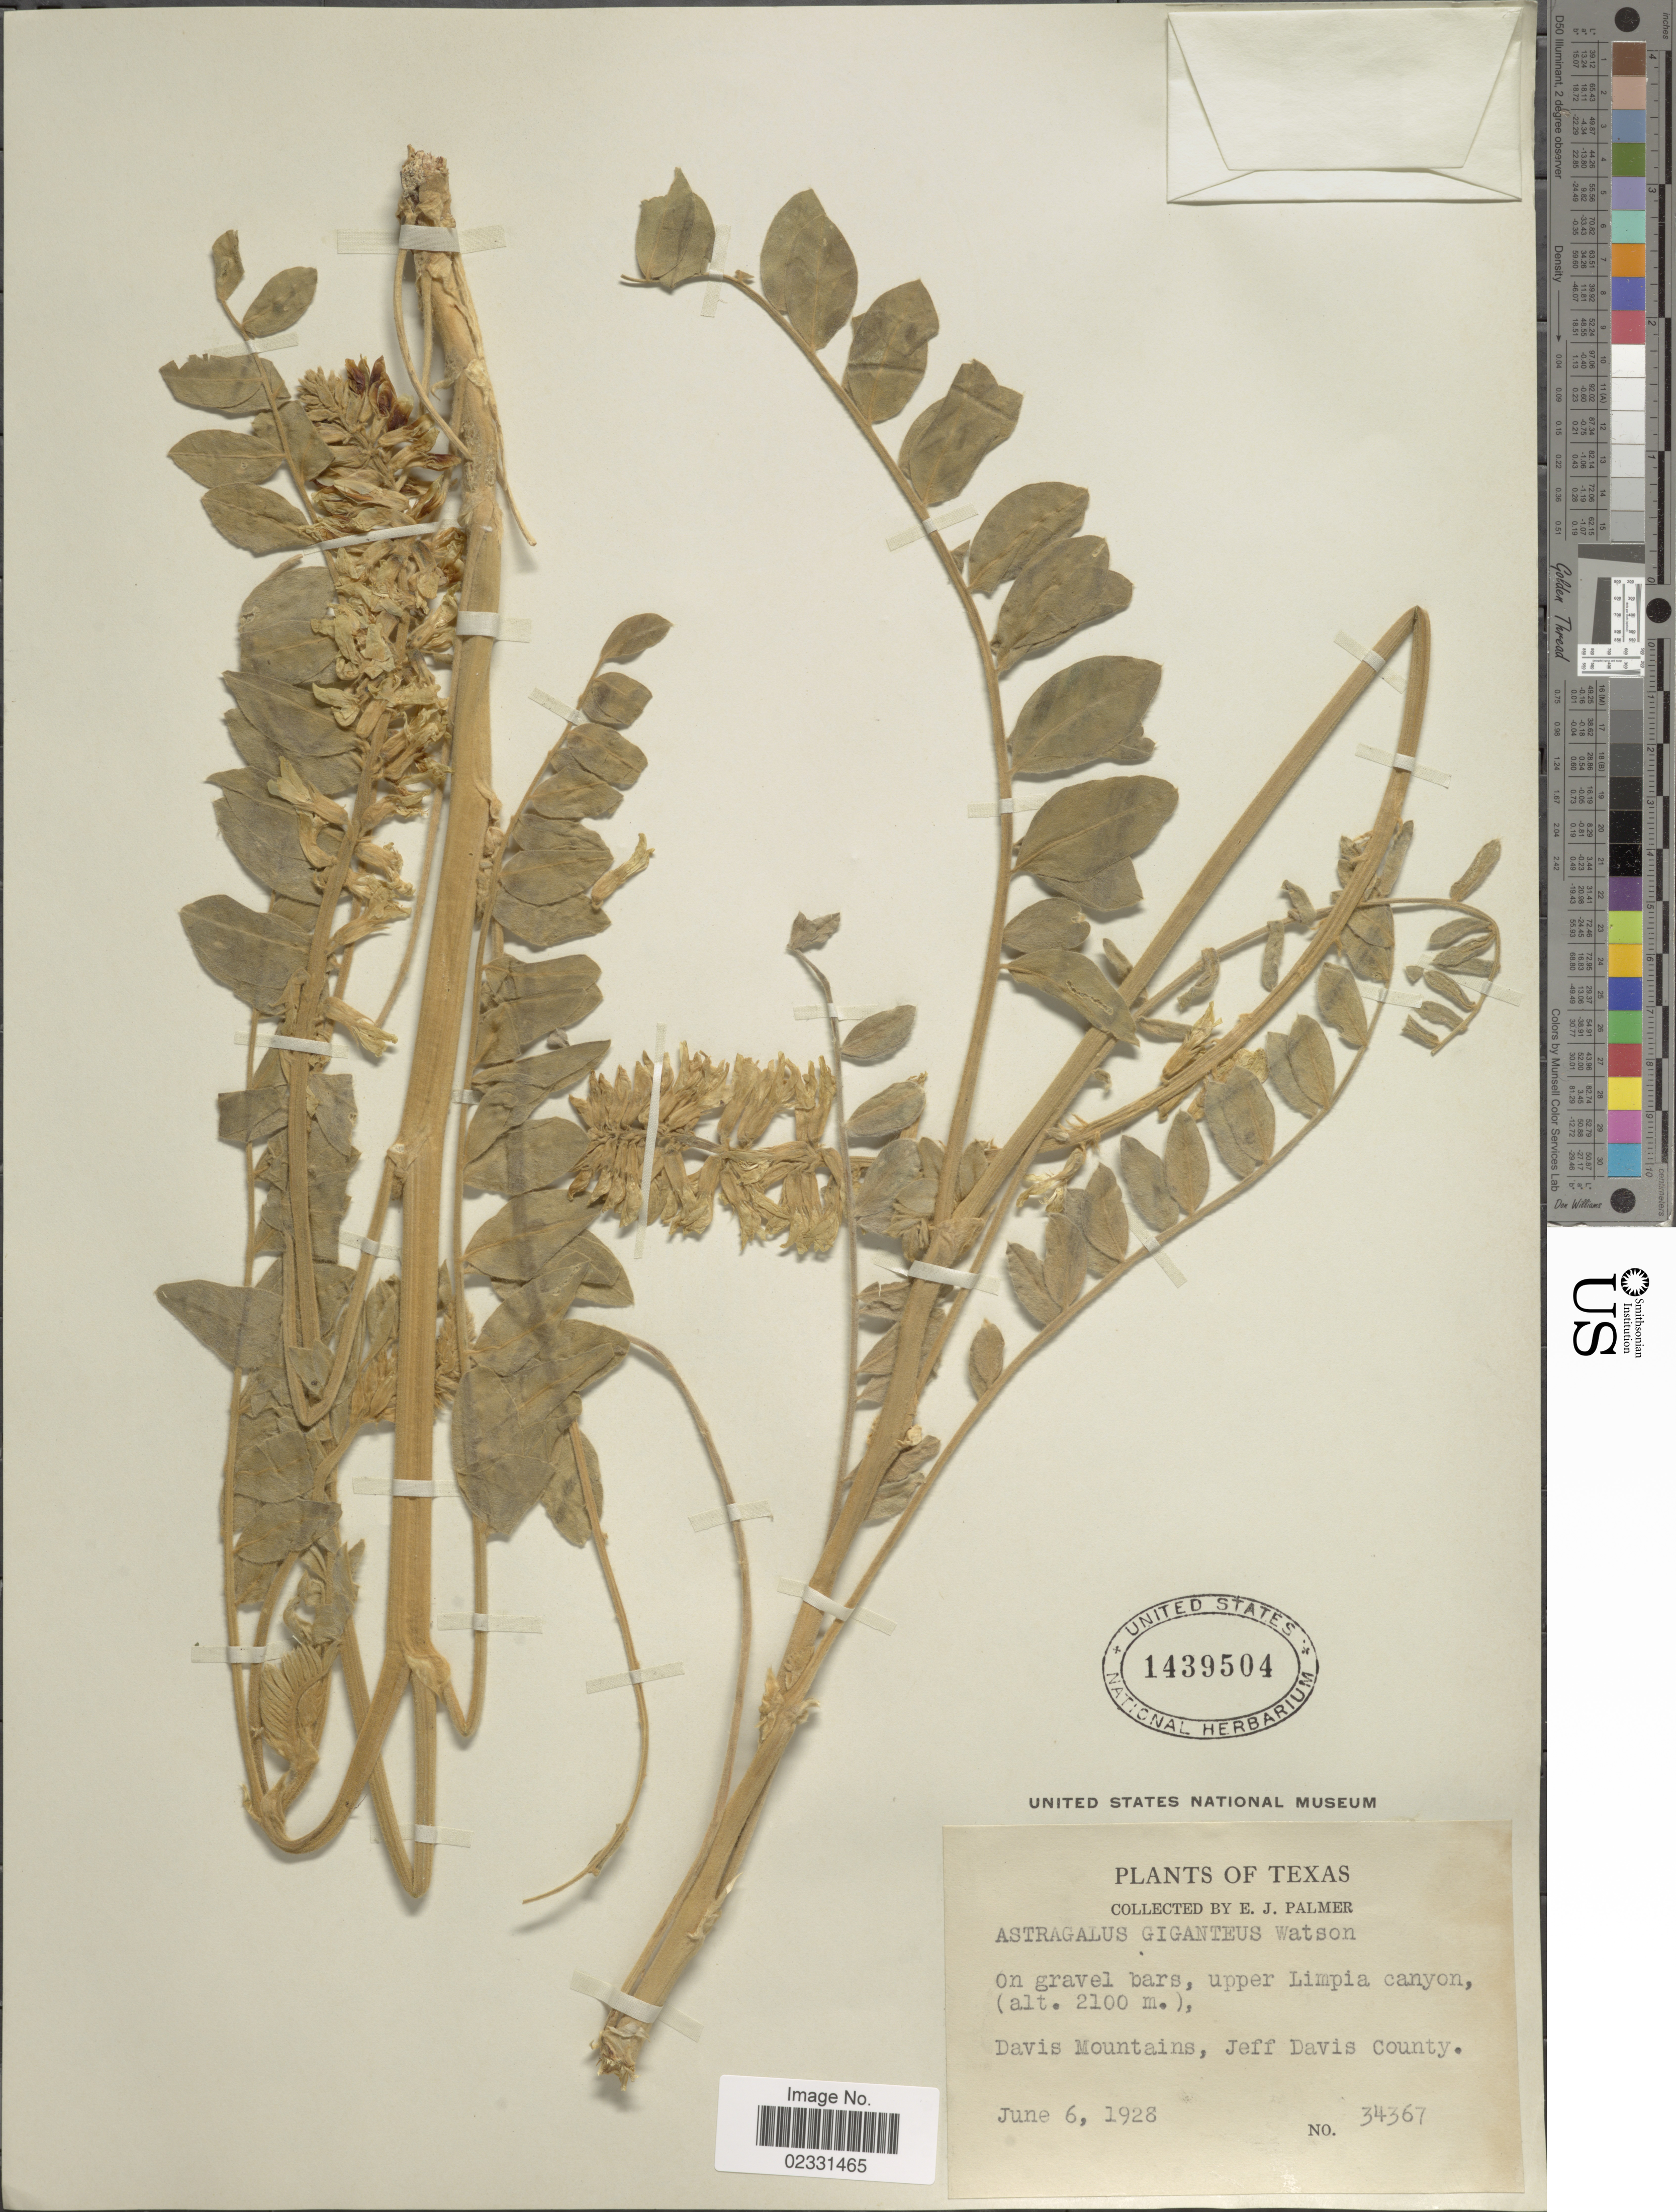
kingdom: Plantae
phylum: Tracheophyta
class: Magnoliopsida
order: Fabales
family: Fabaceae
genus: Astragalus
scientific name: Astragalus giganteus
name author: S. Watson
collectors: E. J. Palmer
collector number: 34367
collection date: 1928-06-06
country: United States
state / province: Texas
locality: Davis Mountains, Jeff Davis County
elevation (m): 2100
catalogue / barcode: US 1439504